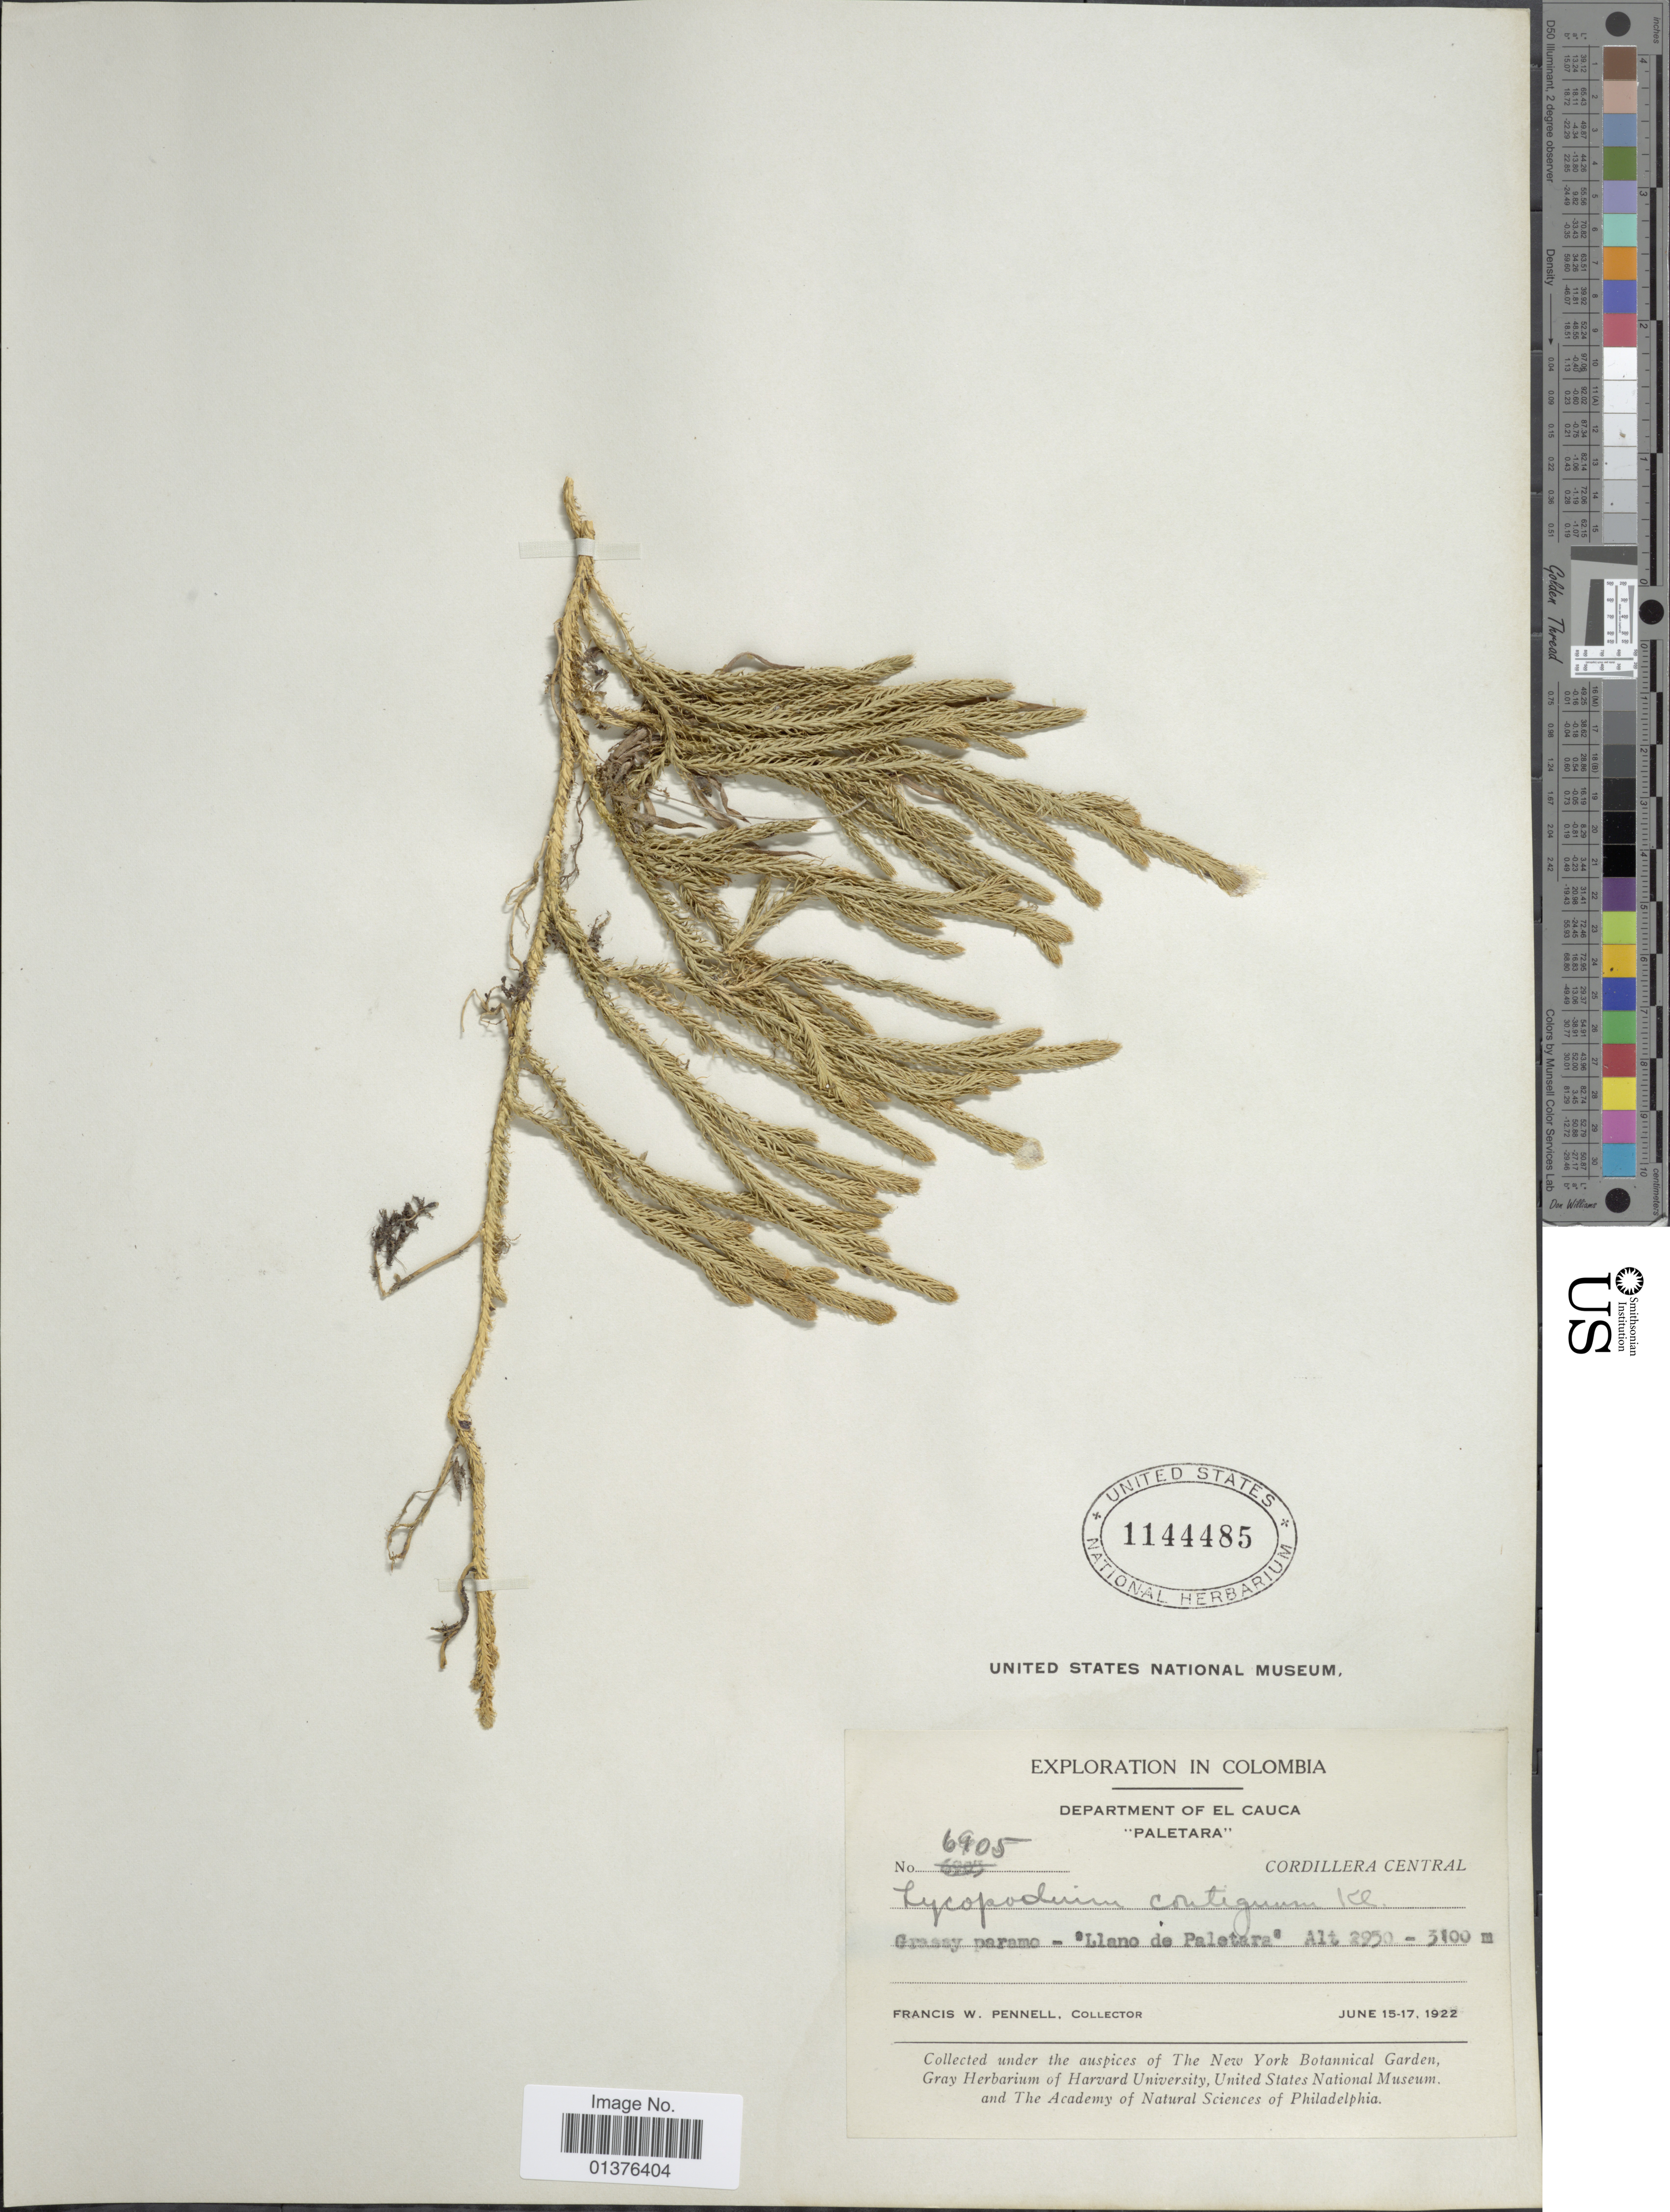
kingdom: Plantae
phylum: Tracheophyta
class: Lycopodiopsida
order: Lycopodiales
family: Lycopodiaceae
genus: Lycopodium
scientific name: Lycopodium clavatum subsp. contiguum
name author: (Klotzsch) B. Øllg.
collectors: F. W. Pennell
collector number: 6905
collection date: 1922-06-15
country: Colombia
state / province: Cauca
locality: Paletara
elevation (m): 2950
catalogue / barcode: US 1144485